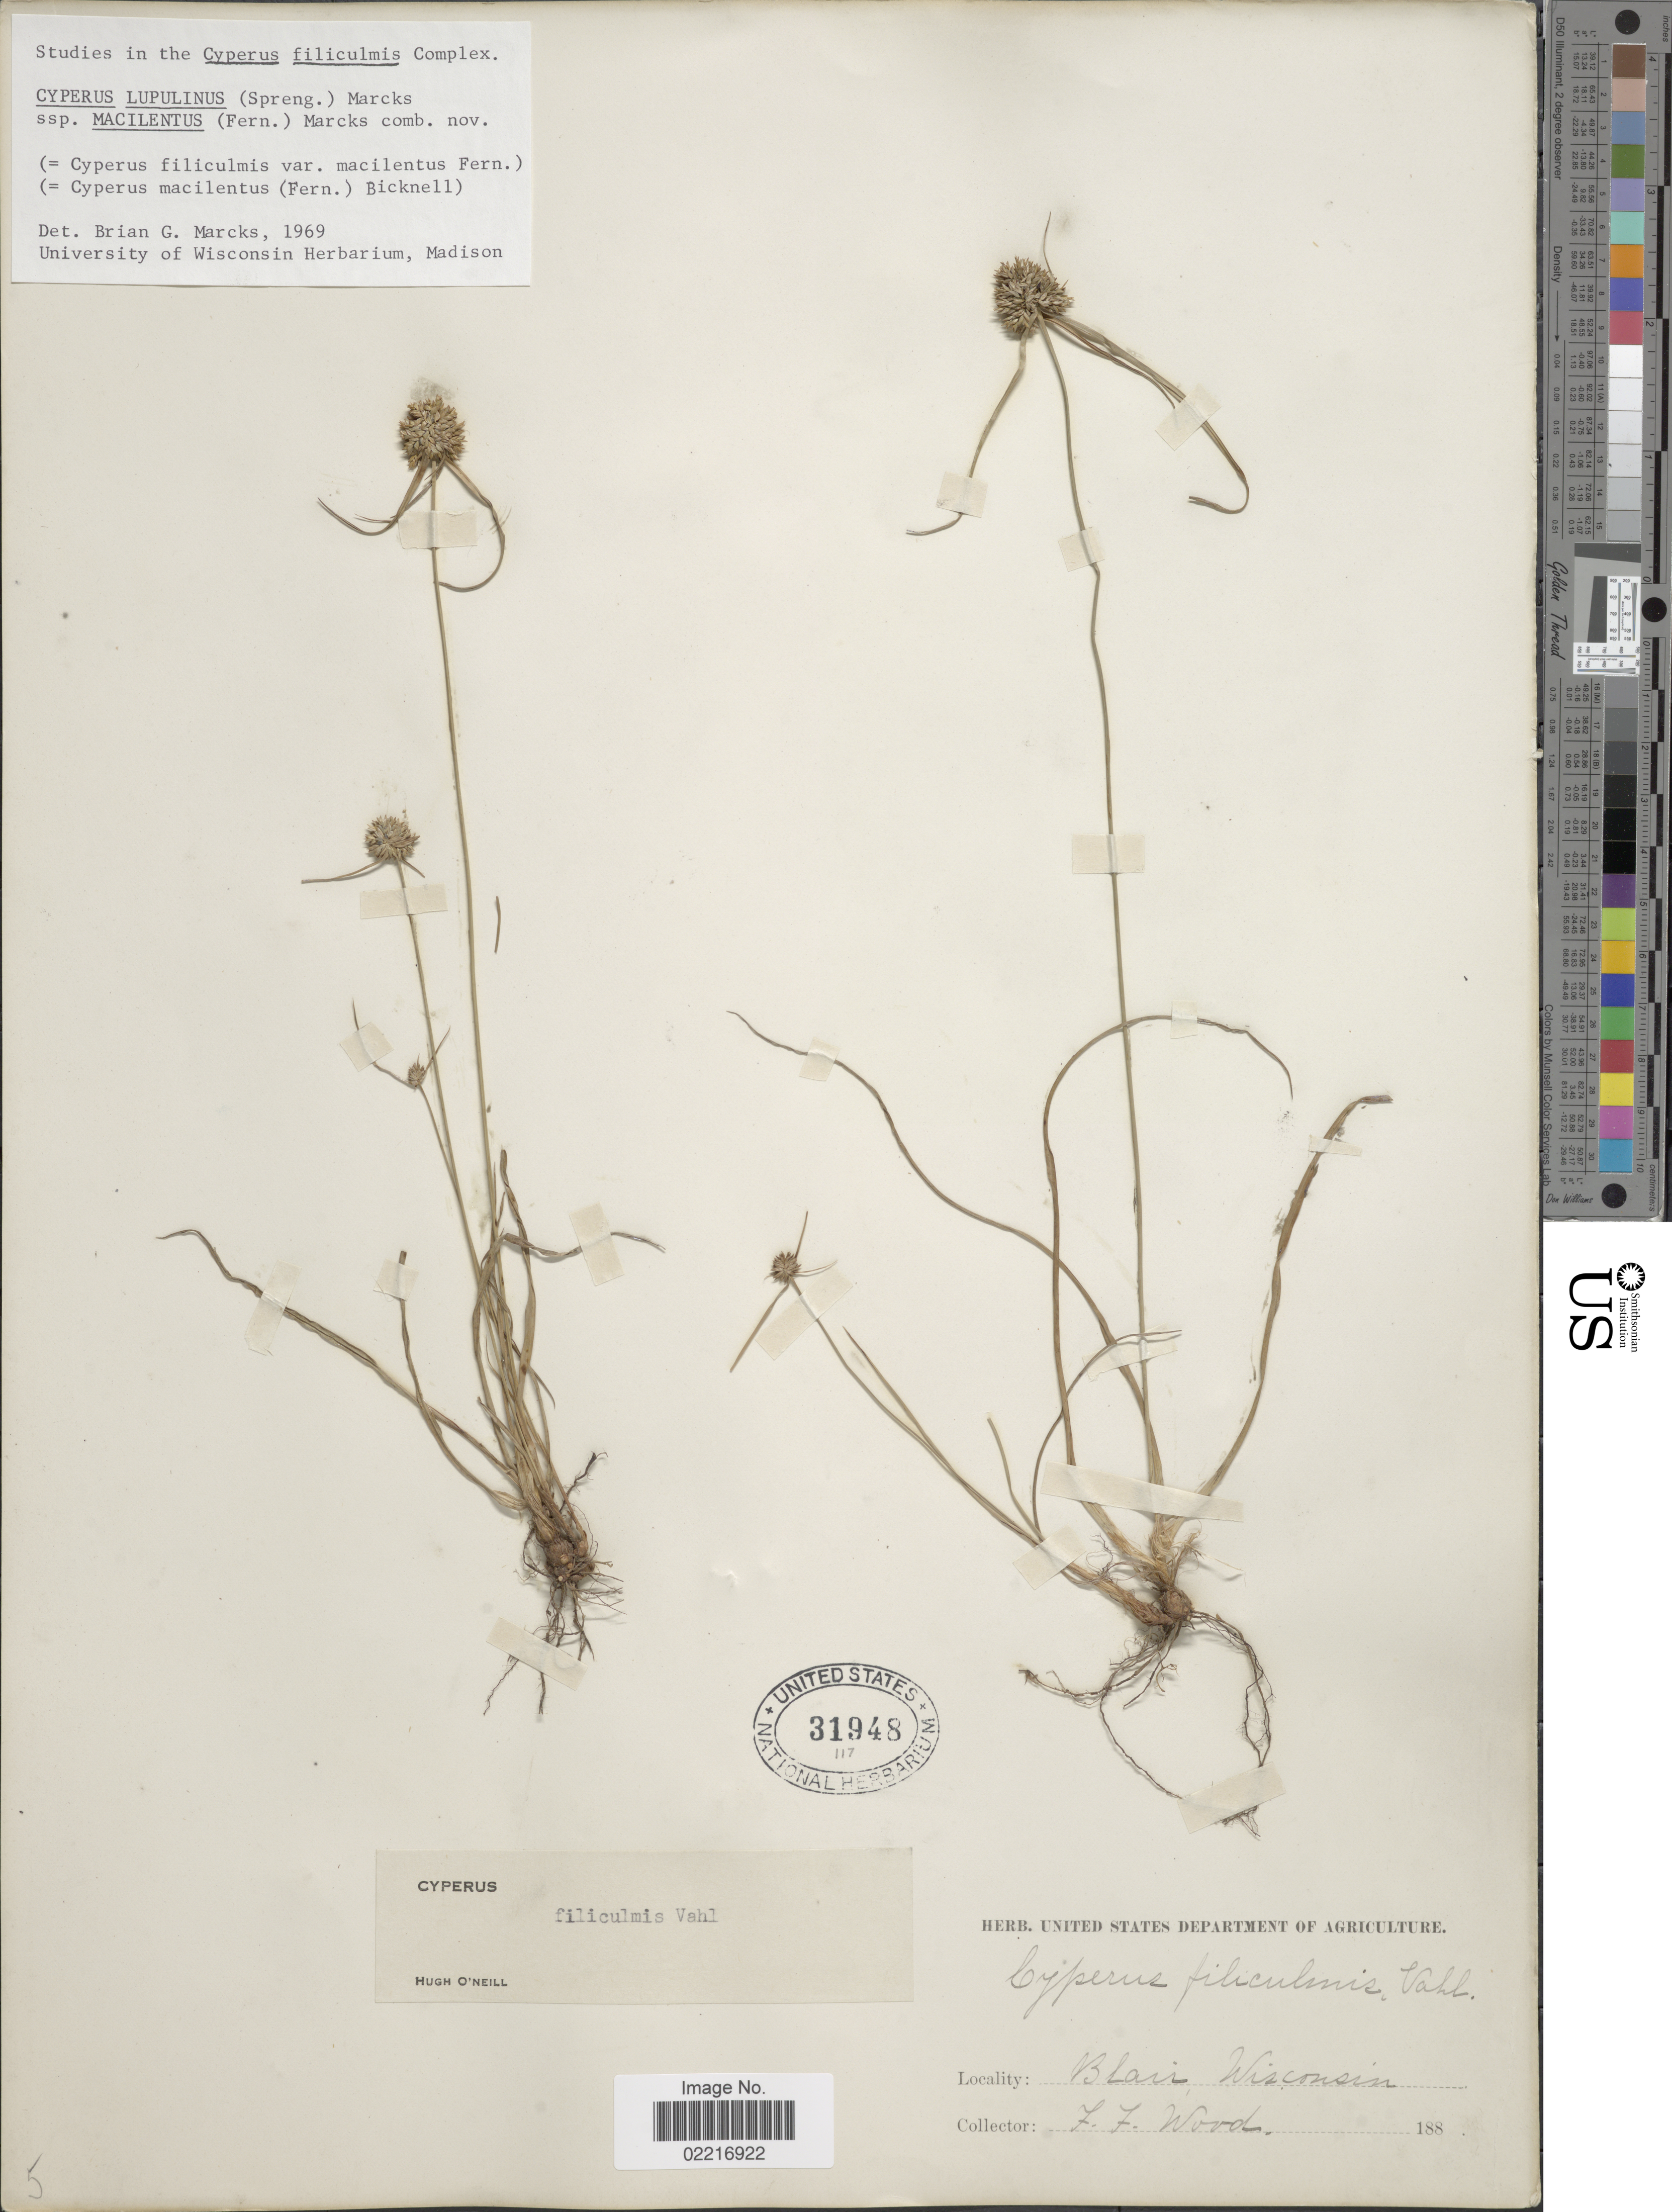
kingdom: Plantae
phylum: Tracheophyta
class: Liliopsida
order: Poales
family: Cyperaceae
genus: Cyperus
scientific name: Cyperus lupulinus subsp. macilentus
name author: (Fernald) Marcks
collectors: F. Wood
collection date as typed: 188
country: United States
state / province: Wisconsin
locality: Blair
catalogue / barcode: US 31948